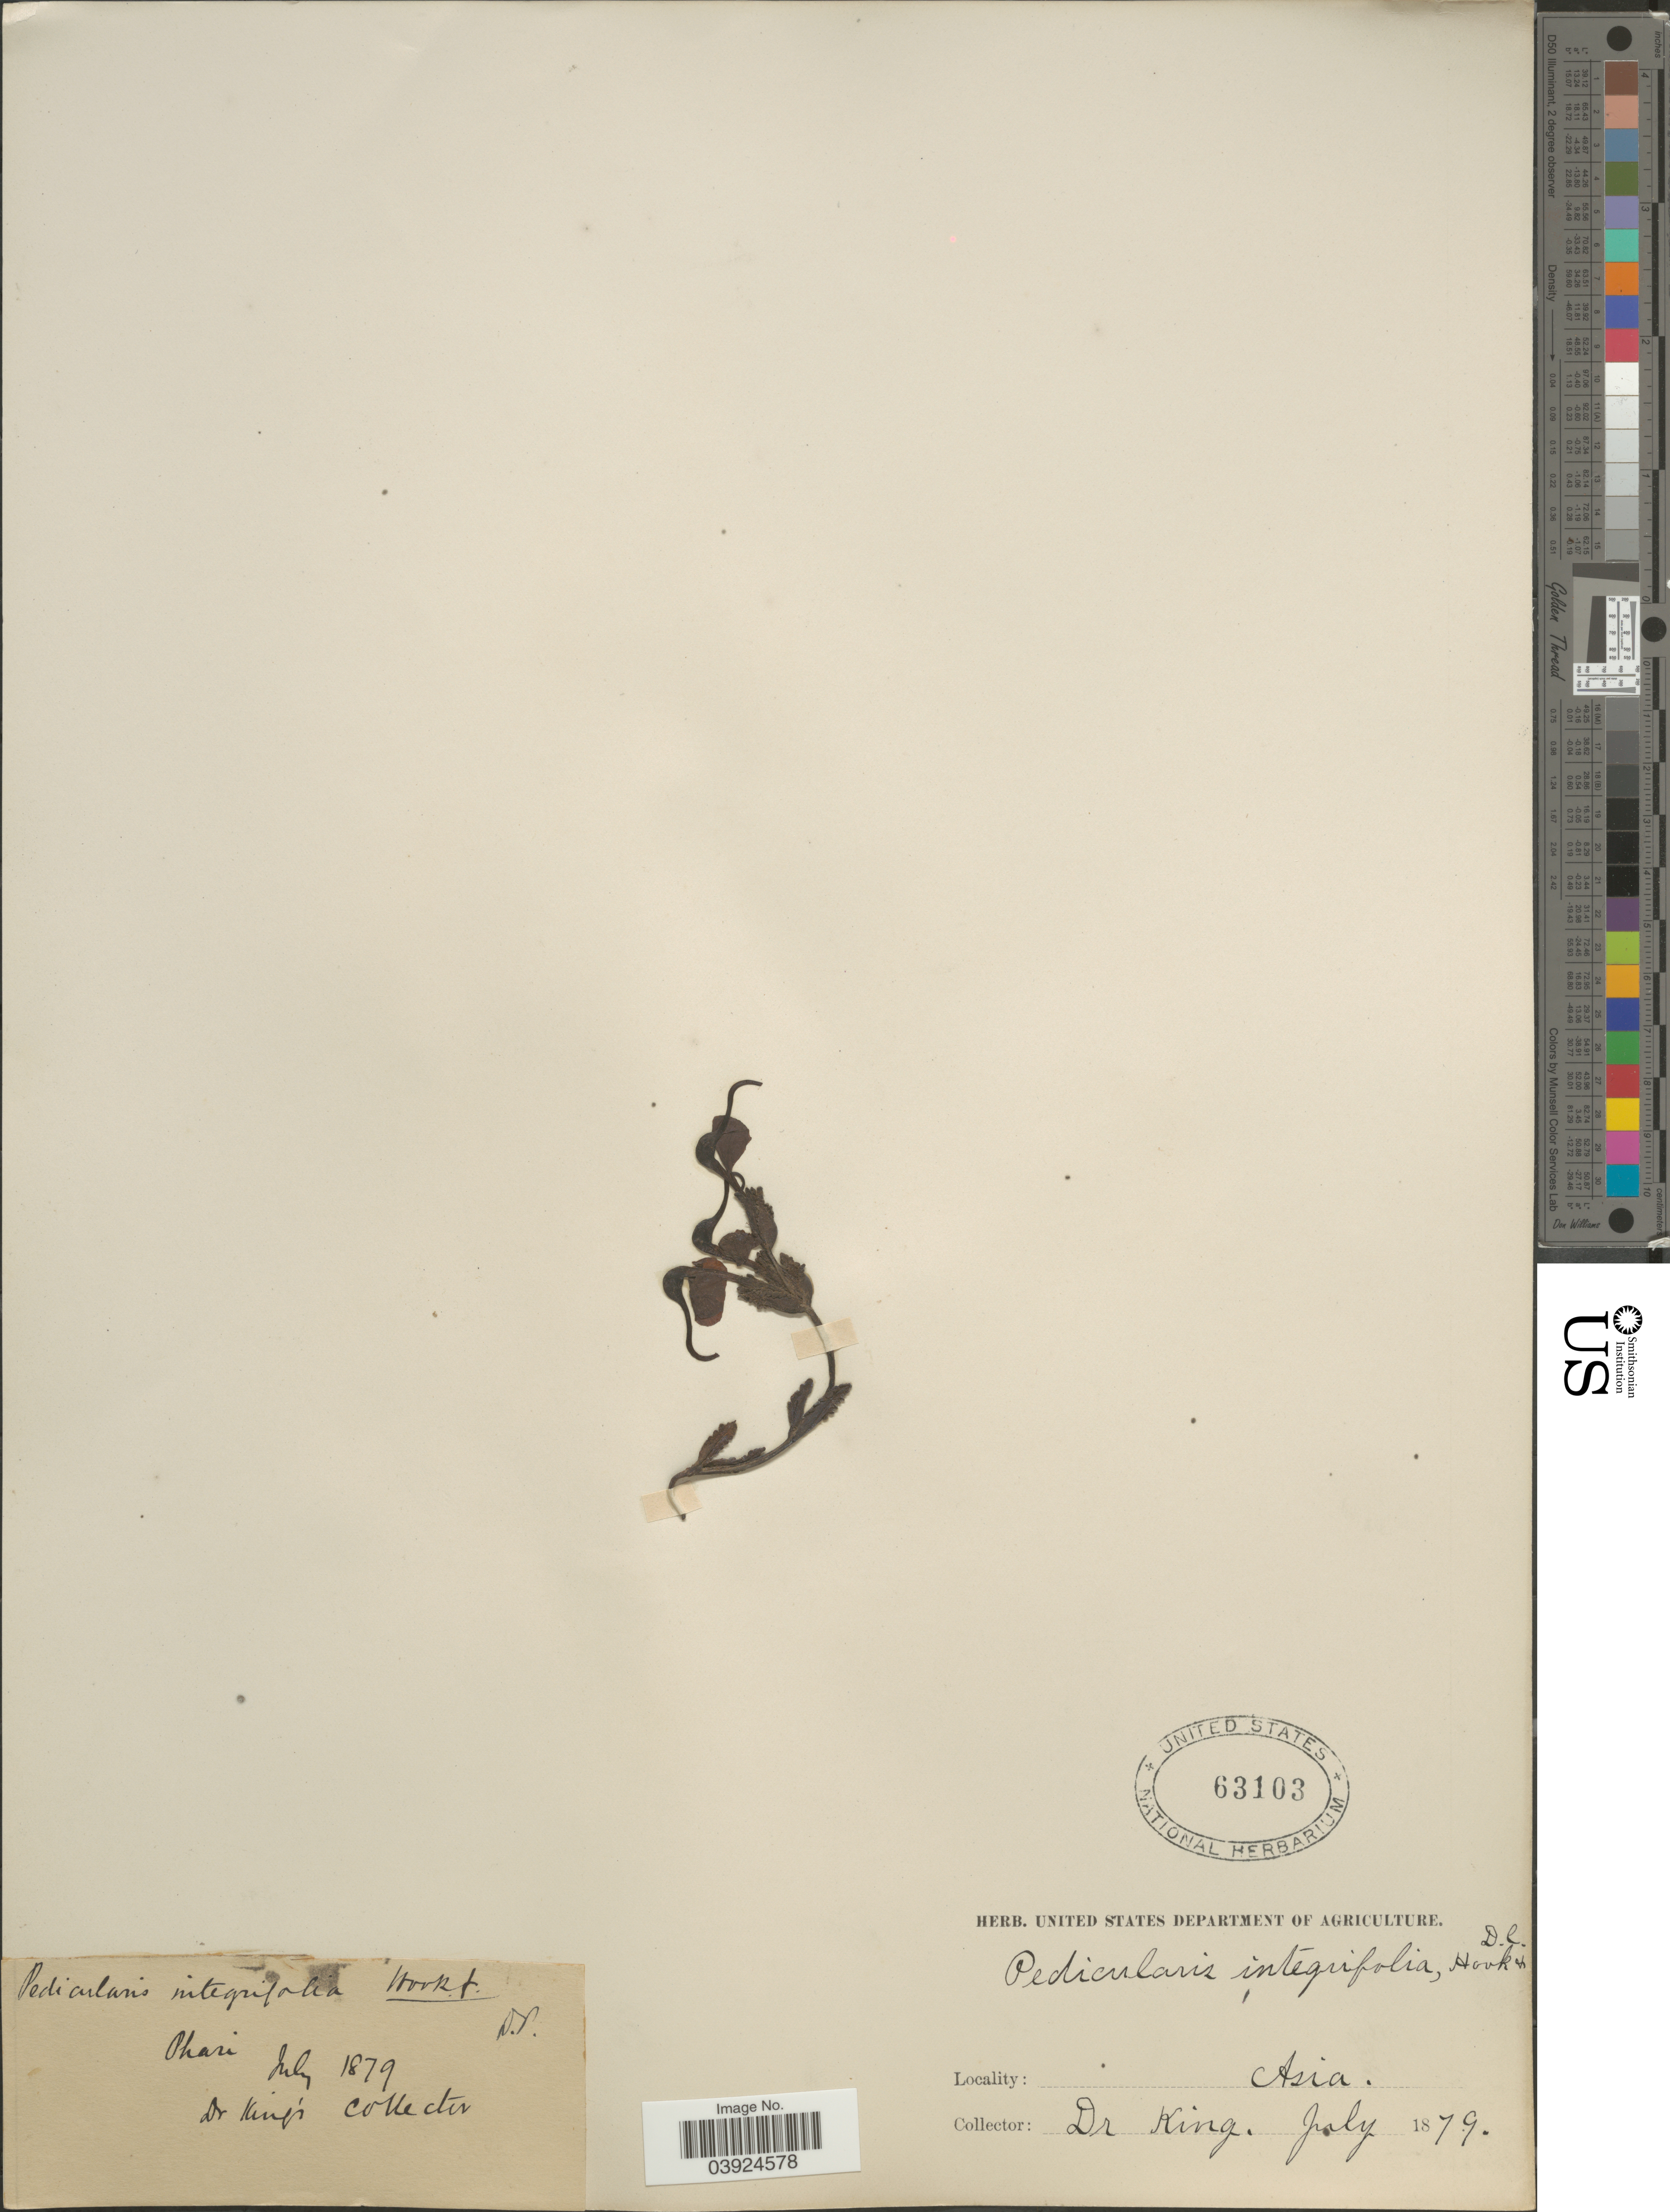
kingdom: Plantae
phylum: Tracheophyta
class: Magnoliopsida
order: Lamiales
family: Orobanchaceae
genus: Pedicularis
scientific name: Pedicularis integrifolia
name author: Hook. f.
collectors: G. King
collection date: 1879-07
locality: Phari. Asia.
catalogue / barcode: US 63103